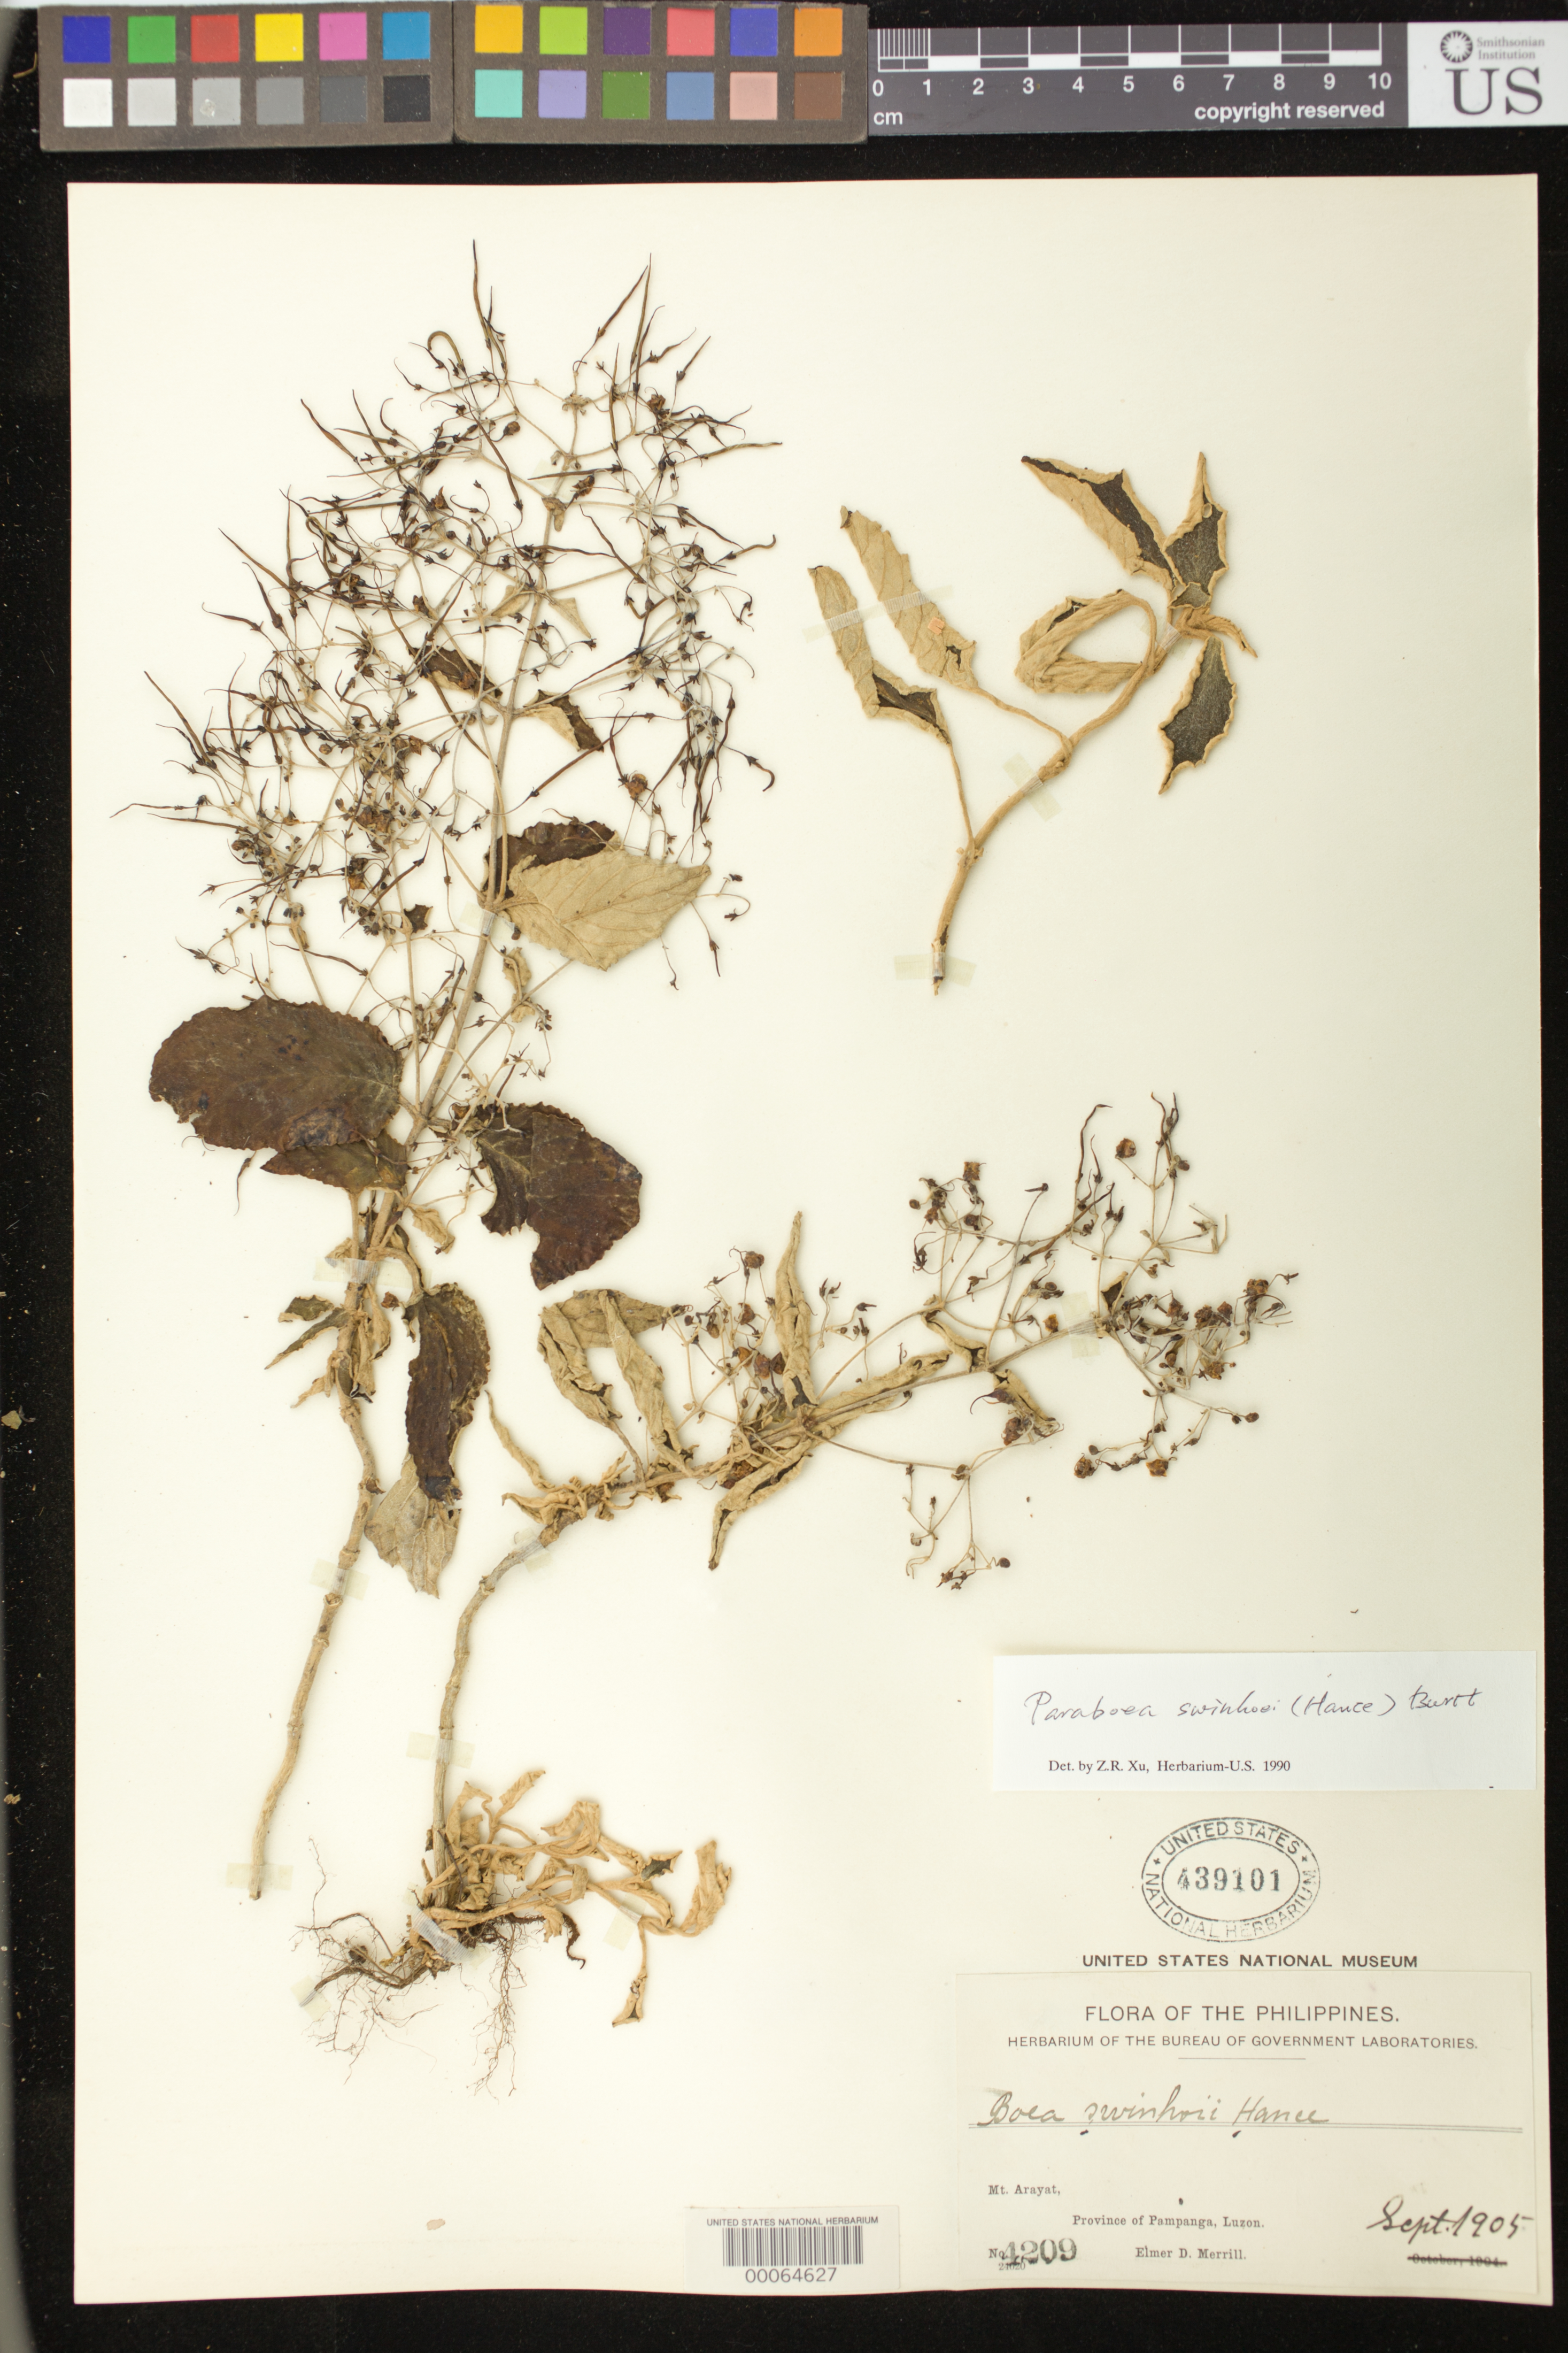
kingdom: Plantae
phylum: Tracheophyta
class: Magnoliopsida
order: Lamiales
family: Gesneriaceae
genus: Paraboea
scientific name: Paraboea rufescens var. umbellata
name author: (Drake) K.Y. Pan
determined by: Xu, Z. R.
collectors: E. D. Merrill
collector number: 4209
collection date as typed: Sep 1905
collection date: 1905-09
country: Philippines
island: Luzon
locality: Pampanga province, mt arayat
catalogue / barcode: US 439101